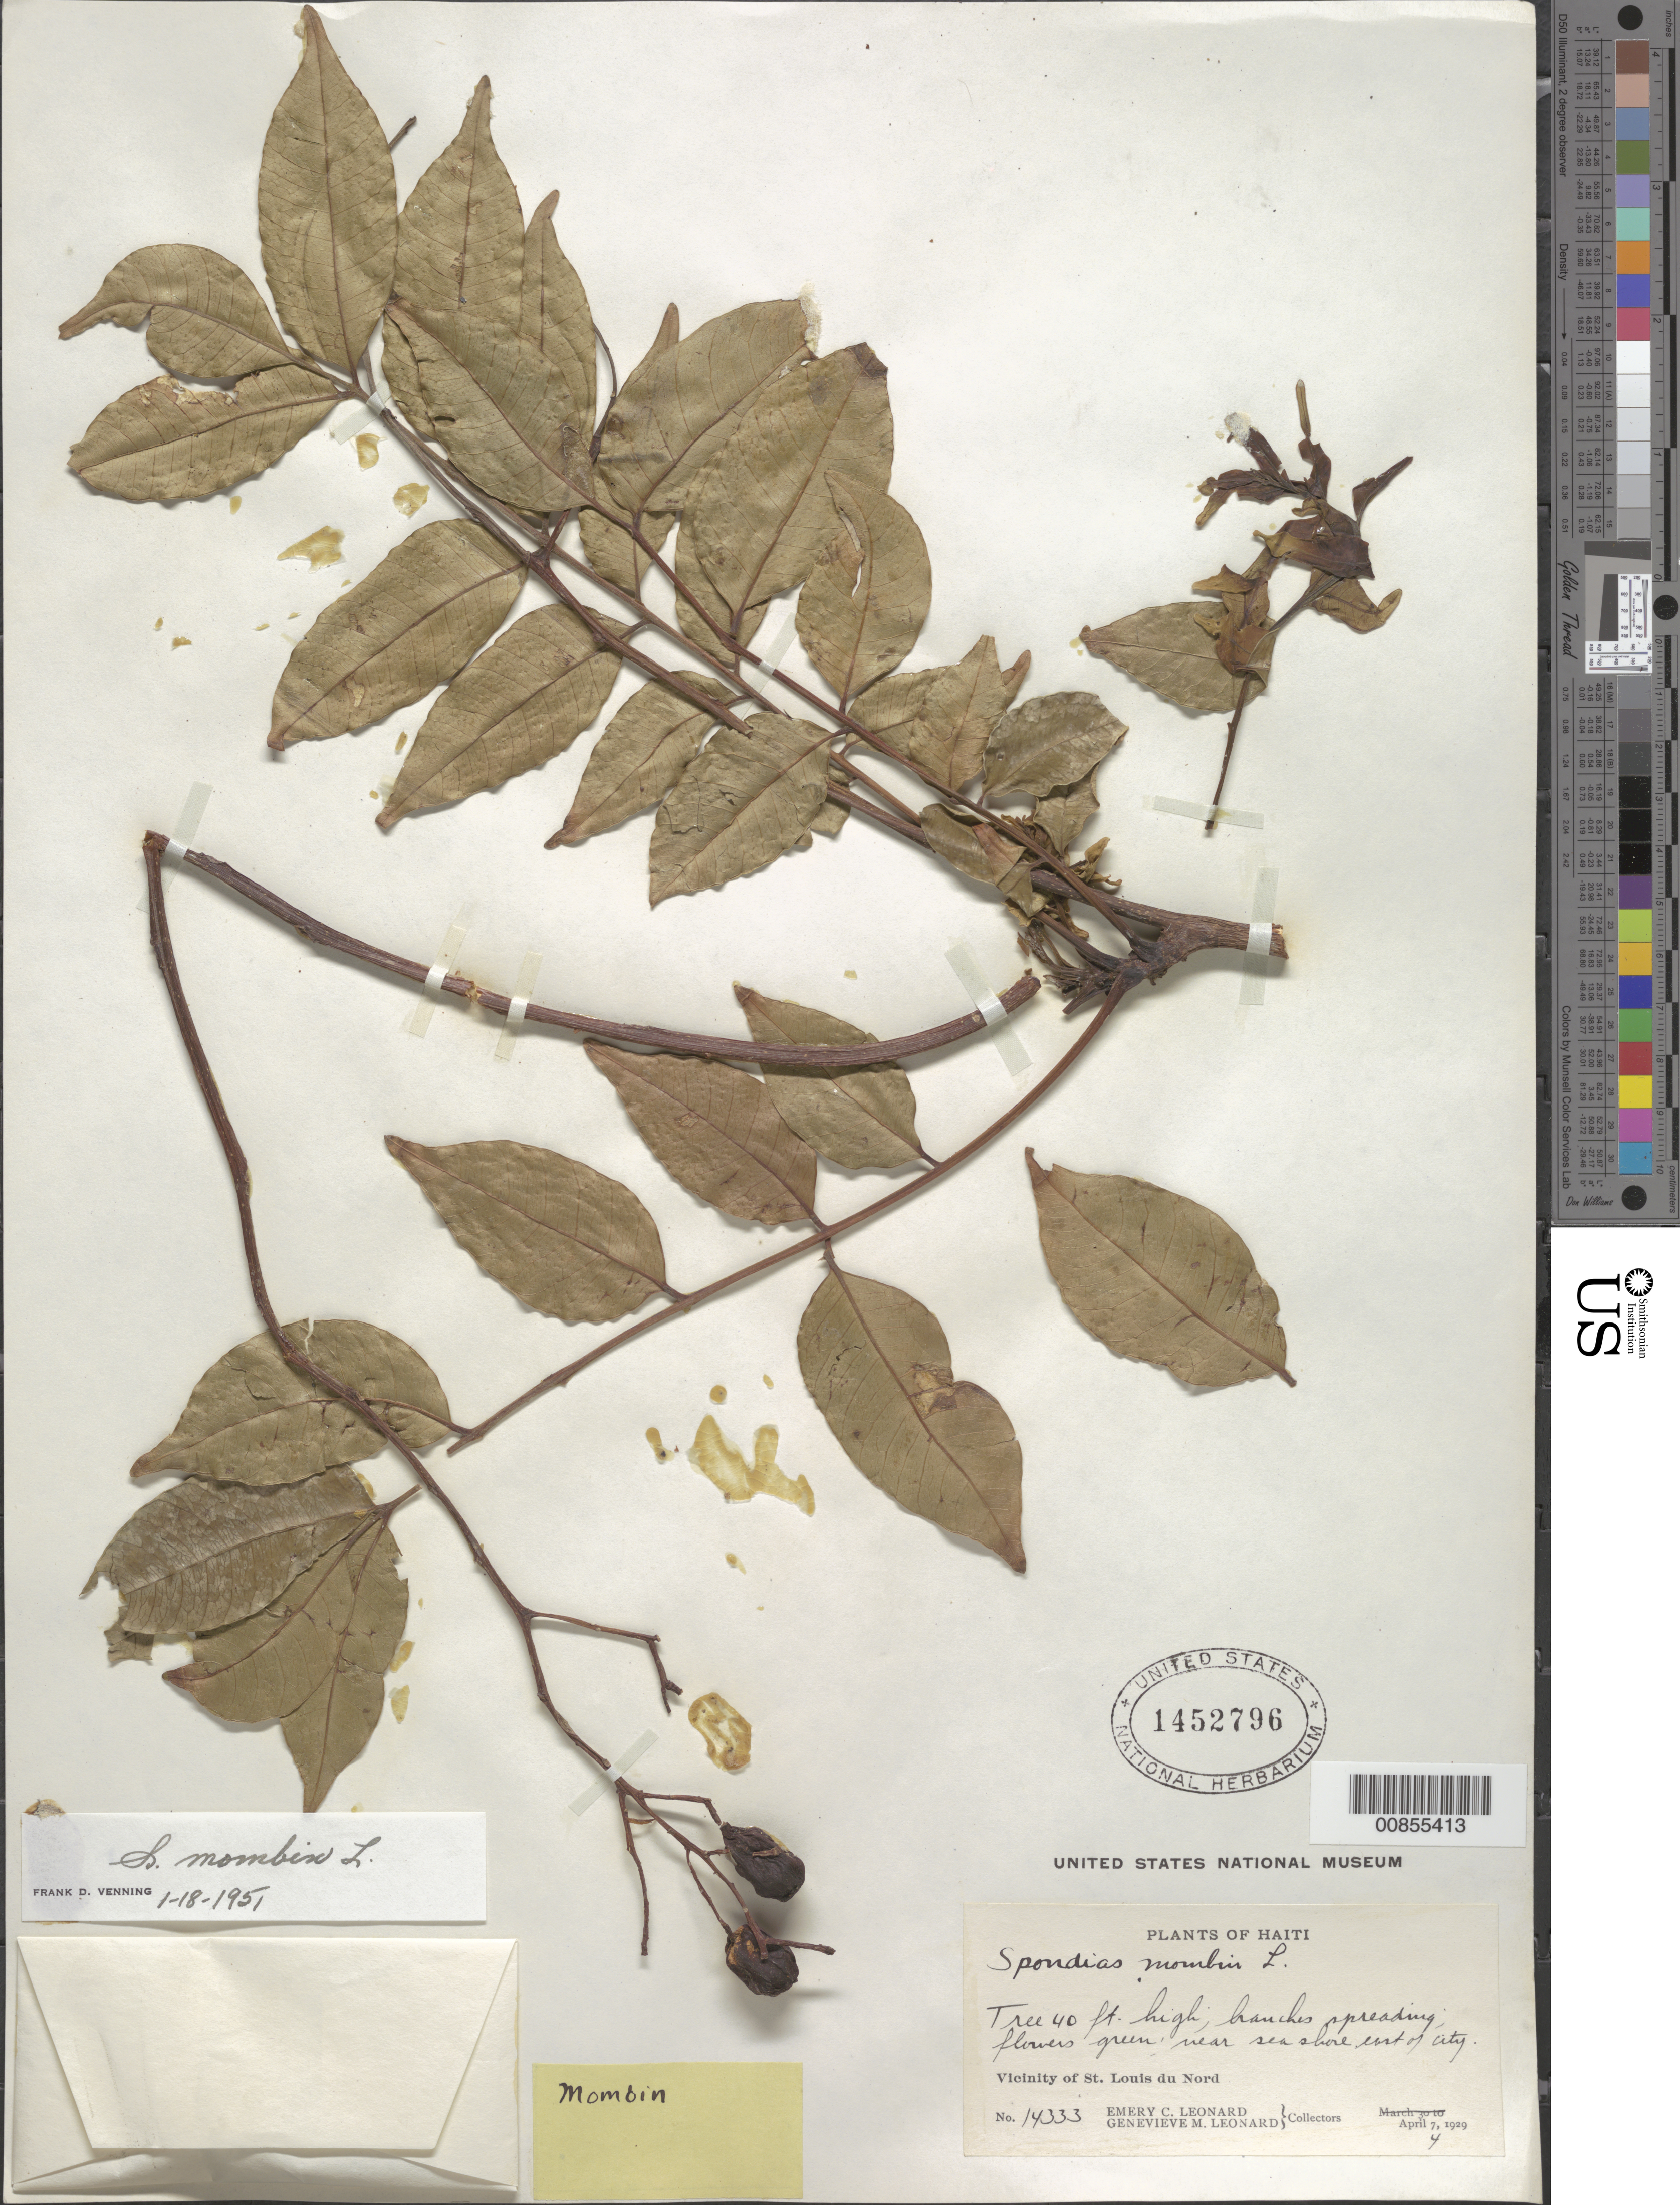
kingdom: Plantae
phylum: Tracheophyta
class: Magnoliopsida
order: Sapindales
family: Anacardiaceae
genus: Spondias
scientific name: Spondias mombin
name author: L.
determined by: Venning, F. D.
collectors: E. C. Leonard & G. M. Leonard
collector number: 14333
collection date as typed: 04 Apr 1929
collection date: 1929-04-04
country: Haiti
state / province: Nord-Ouest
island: Hispaniola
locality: Vicinity of St. Louis du Nord, near sea shore E of city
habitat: Near sea shore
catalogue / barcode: US 1452796